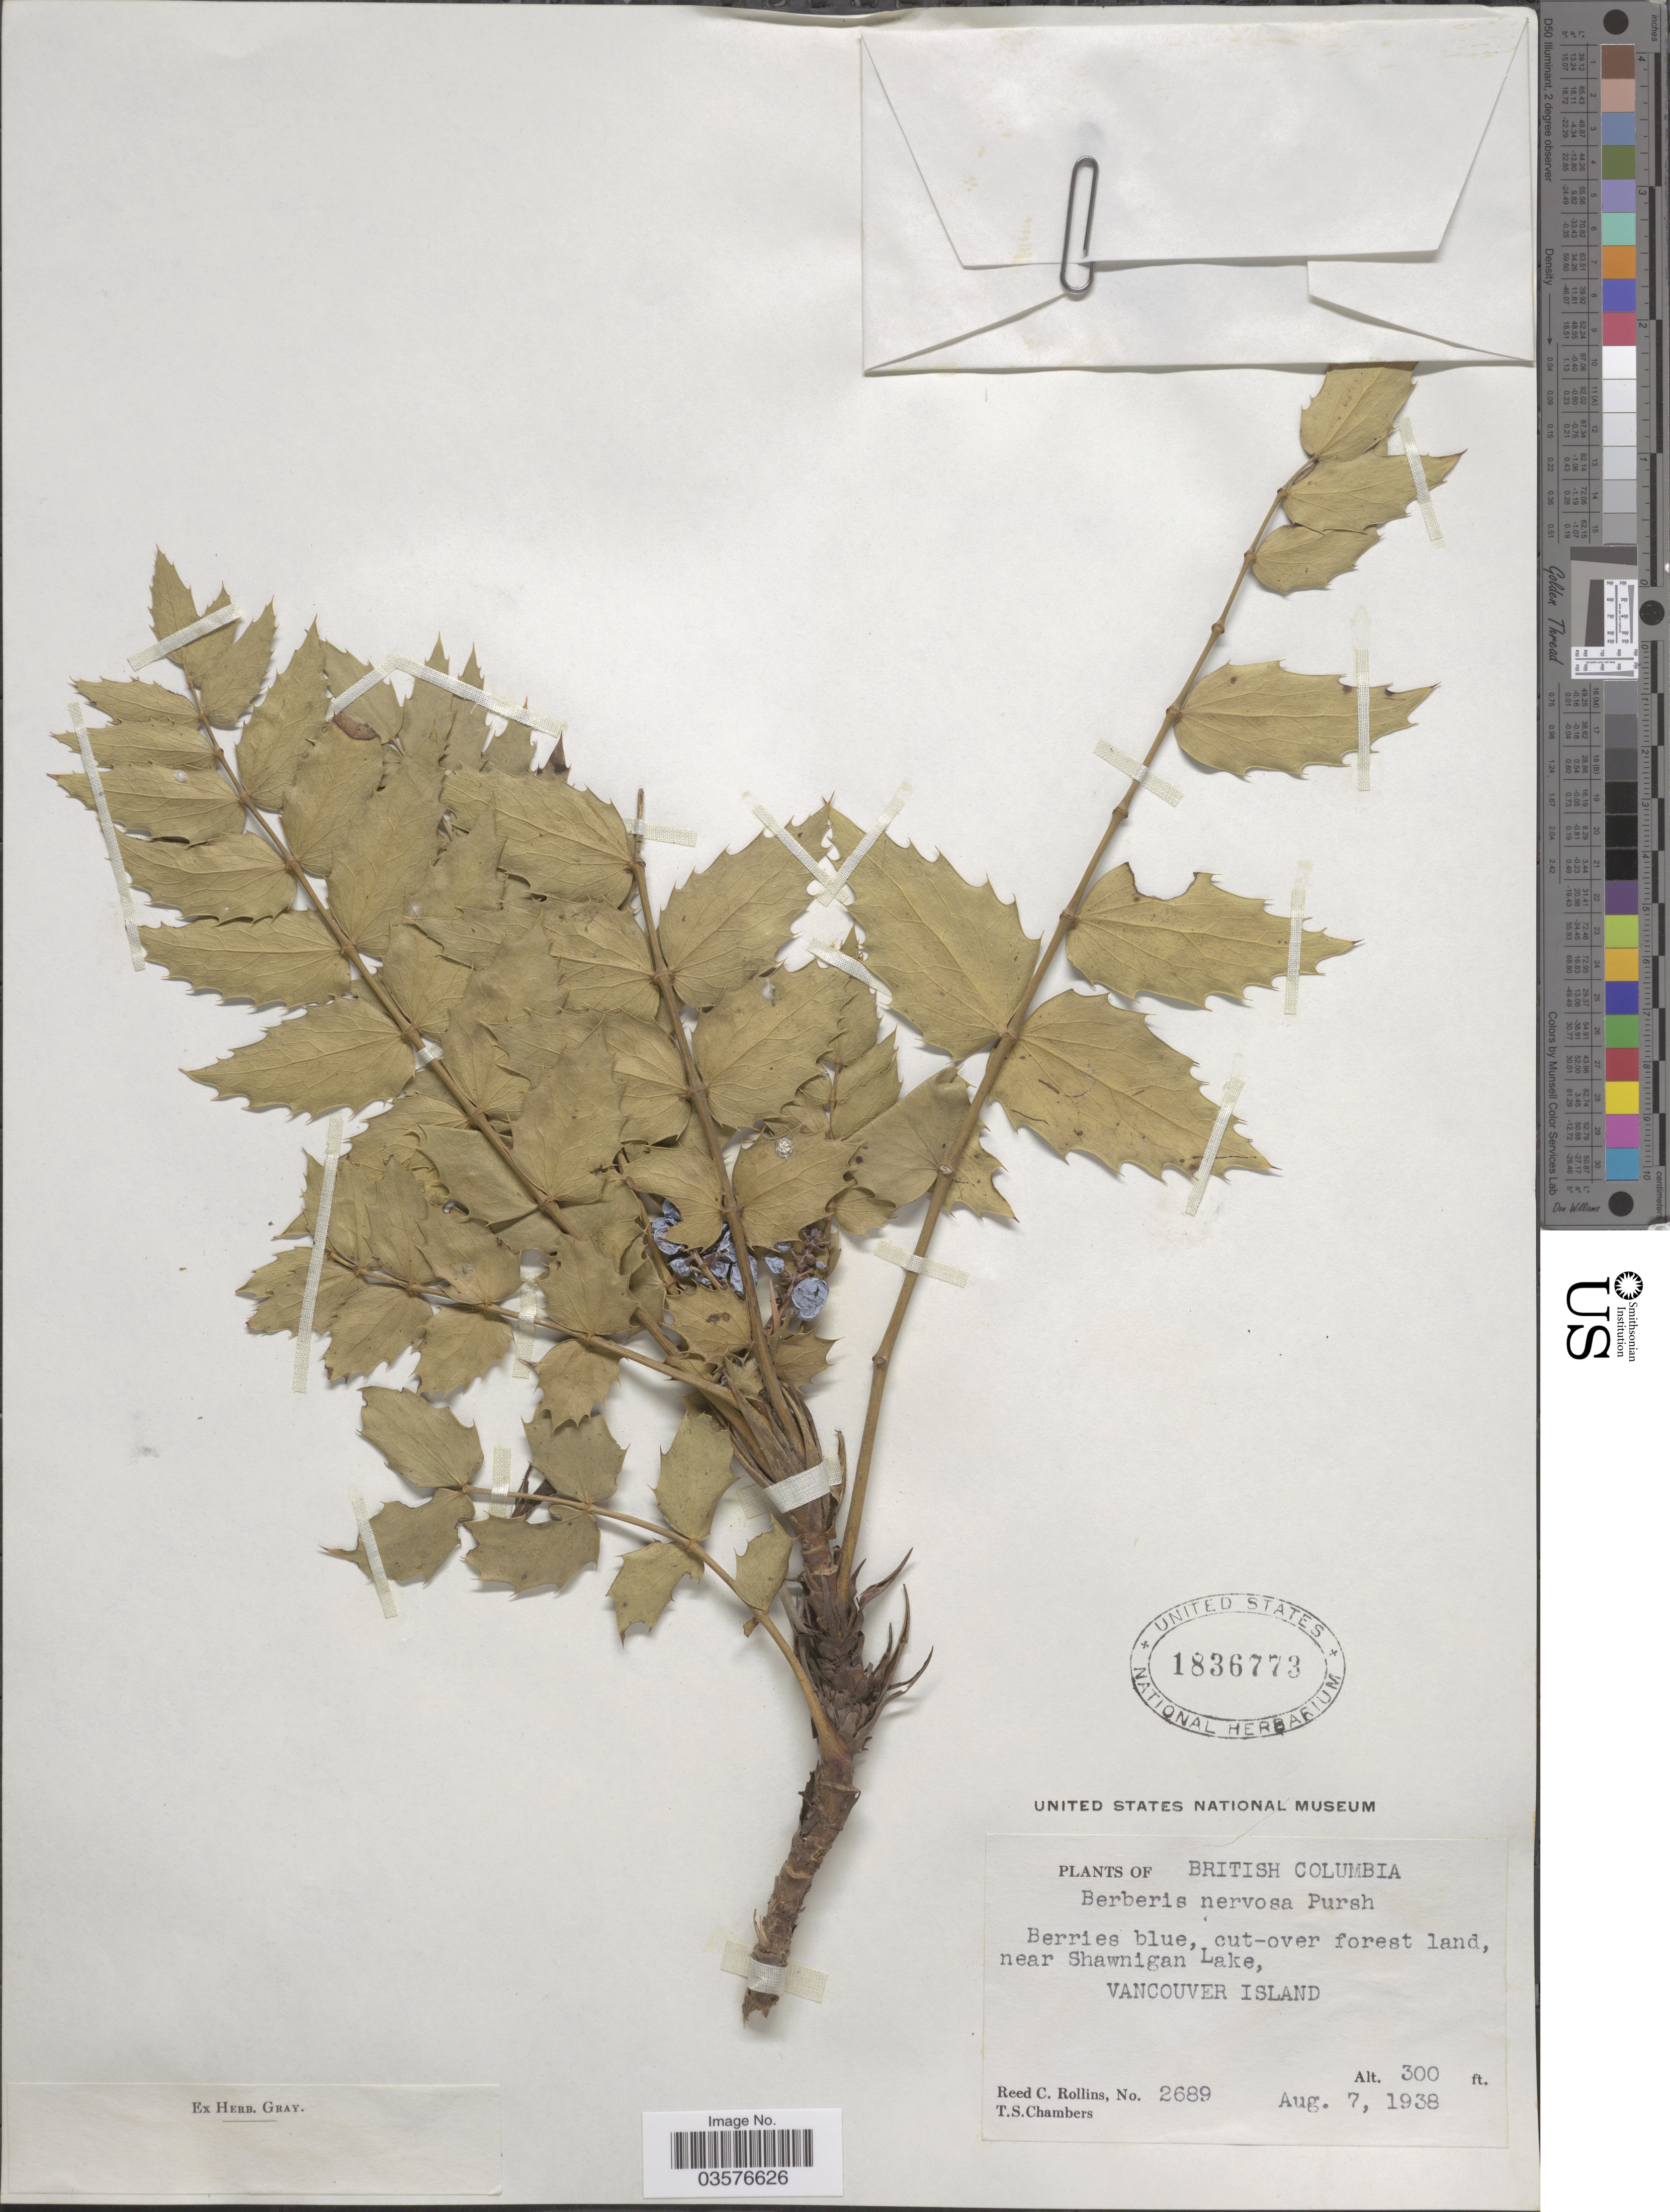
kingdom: Plantae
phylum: Tracheophyta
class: Magnoliopsida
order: Ranunculales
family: Berberidaceae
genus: Mahonia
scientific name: Mahonia nervosa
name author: (Pursh) Nutt.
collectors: R. C. Rollins & T. Chambers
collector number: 2689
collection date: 1938-08-07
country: Canada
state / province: British Columbia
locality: Cut-over forest land, near Shawnigan Lake, Vancouver Island.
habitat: out-over forest land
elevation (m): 91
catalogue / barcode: US 1836773